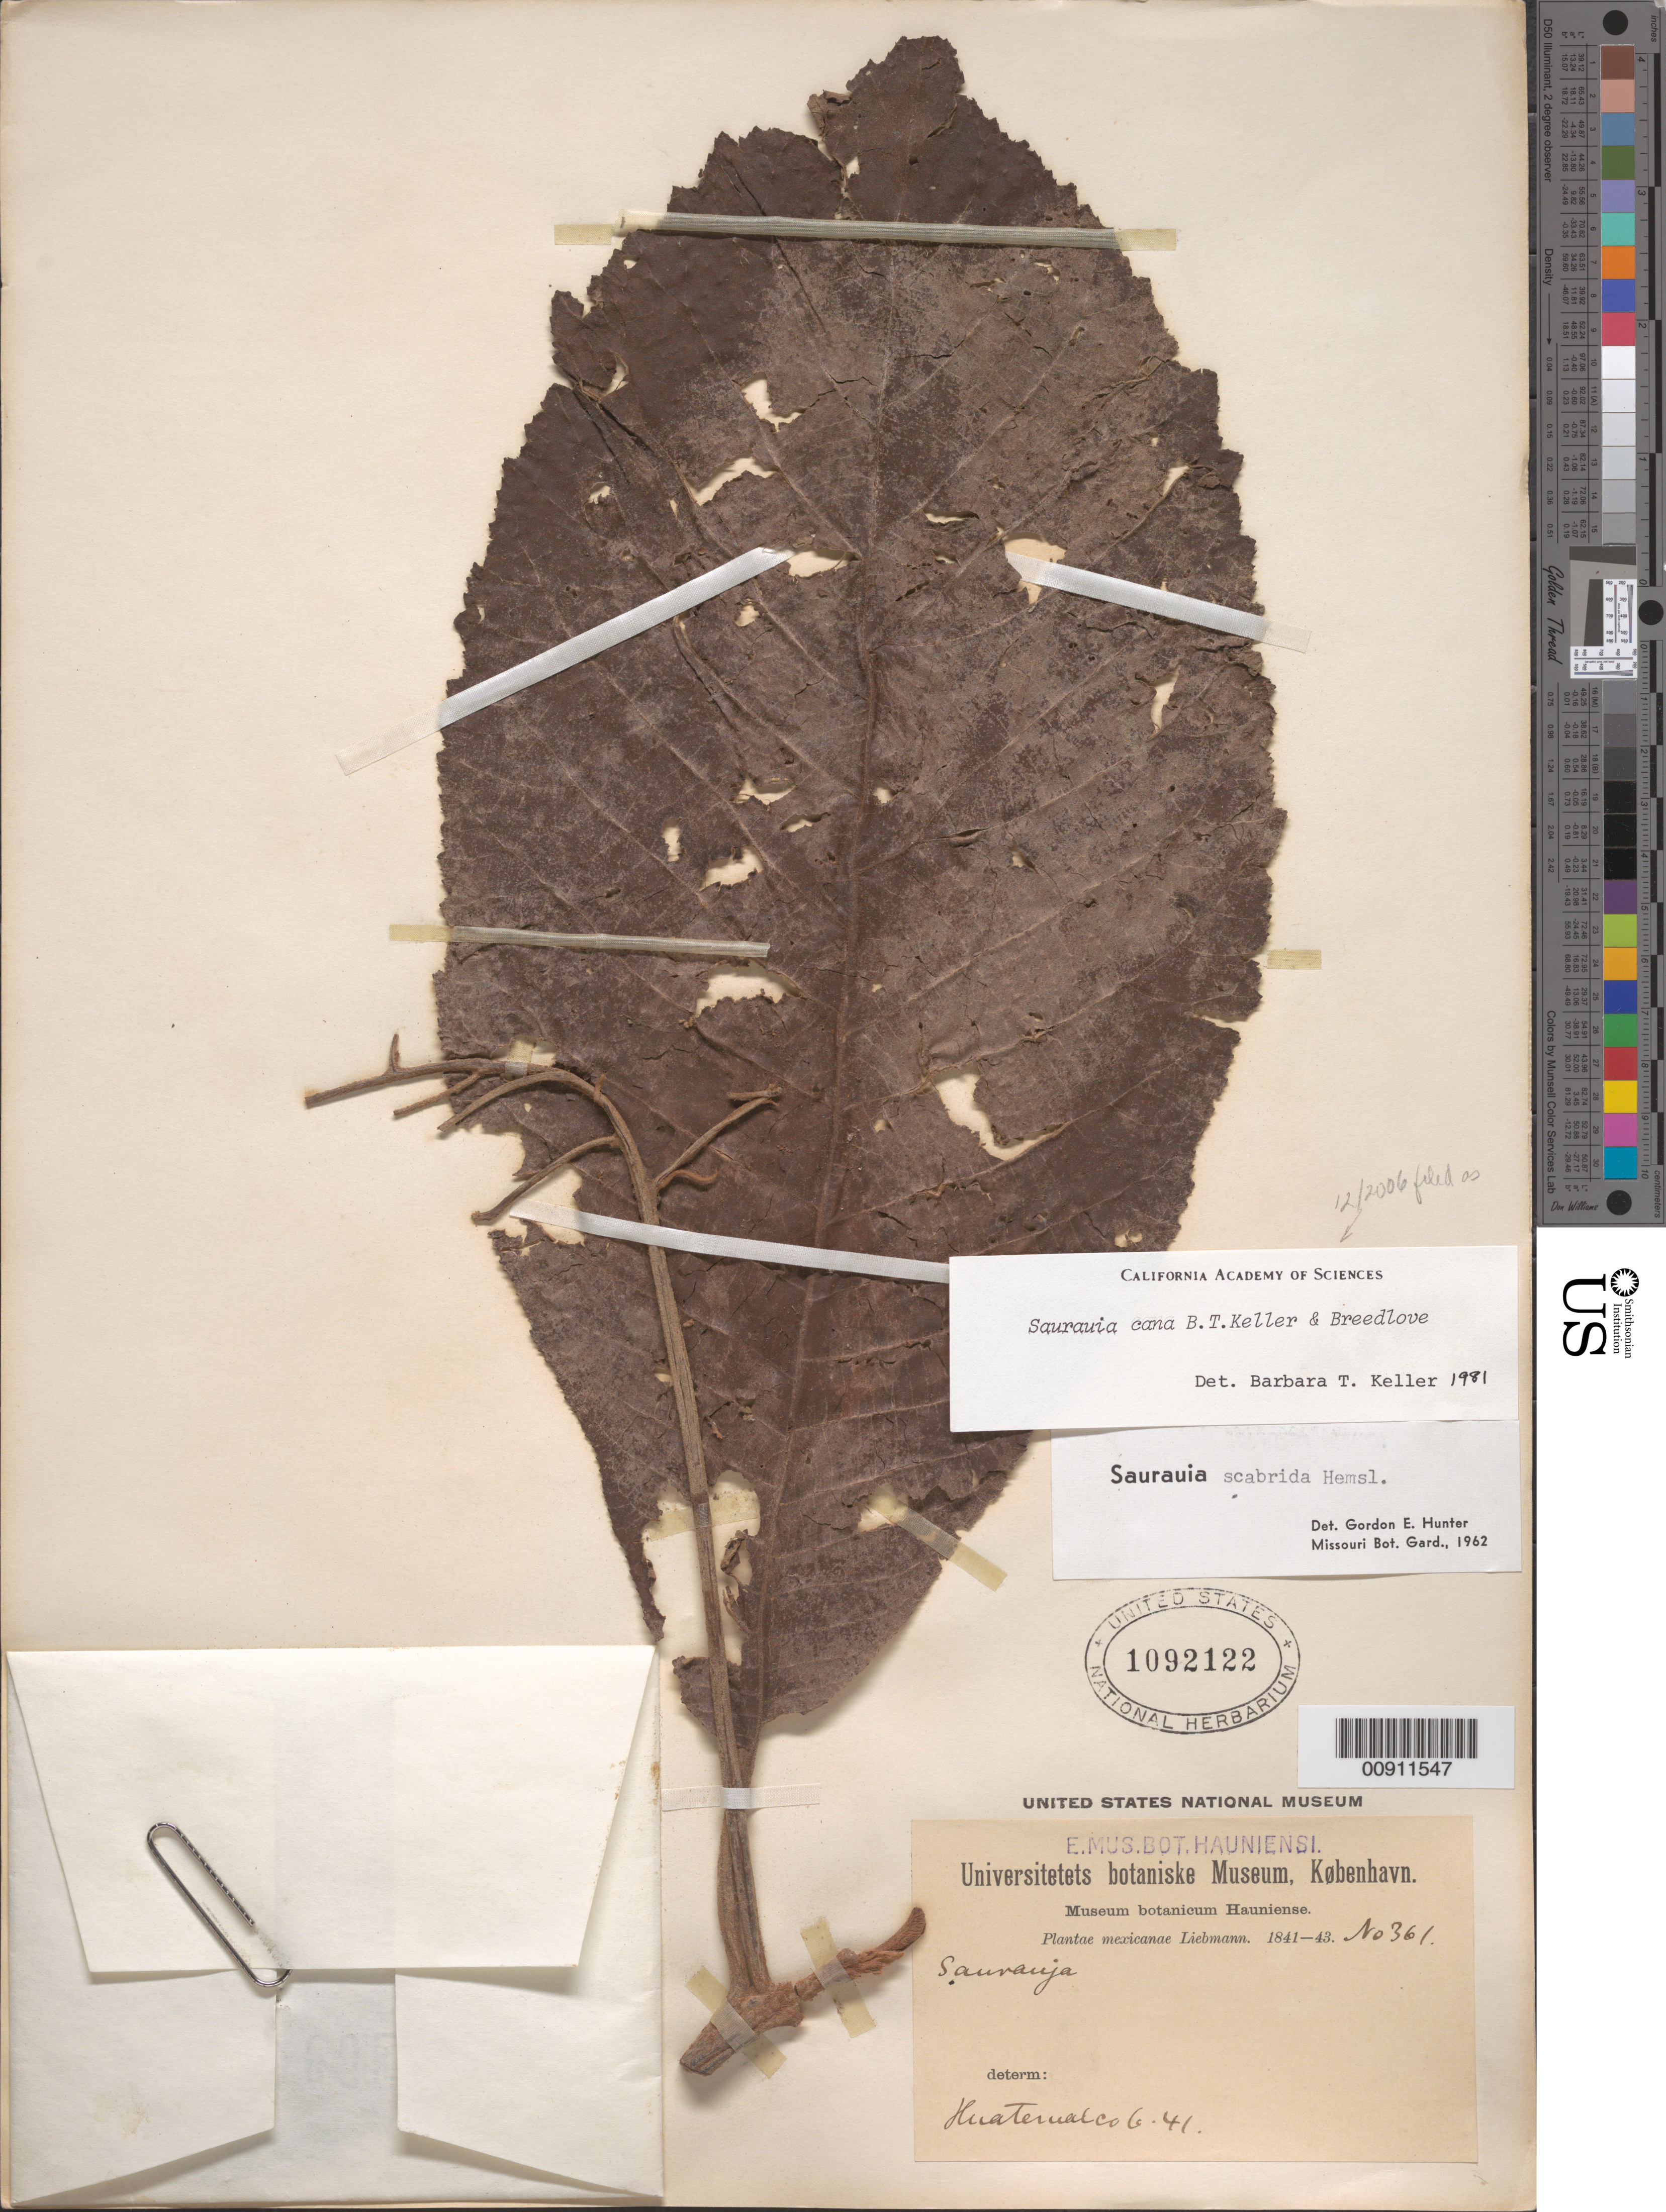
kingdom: Plantae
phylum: Tracheophyta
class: Magnoliopsida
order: Ericales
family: Actinidiaceae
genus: Saurauia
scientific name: Saurauia cana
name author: B.T. Keller & Breedlove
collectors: F. M. Liebmann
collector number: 361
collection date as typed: Jun 1841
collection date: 1841-06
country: Mexico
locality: Huatemalco.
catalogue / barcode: US 1092122